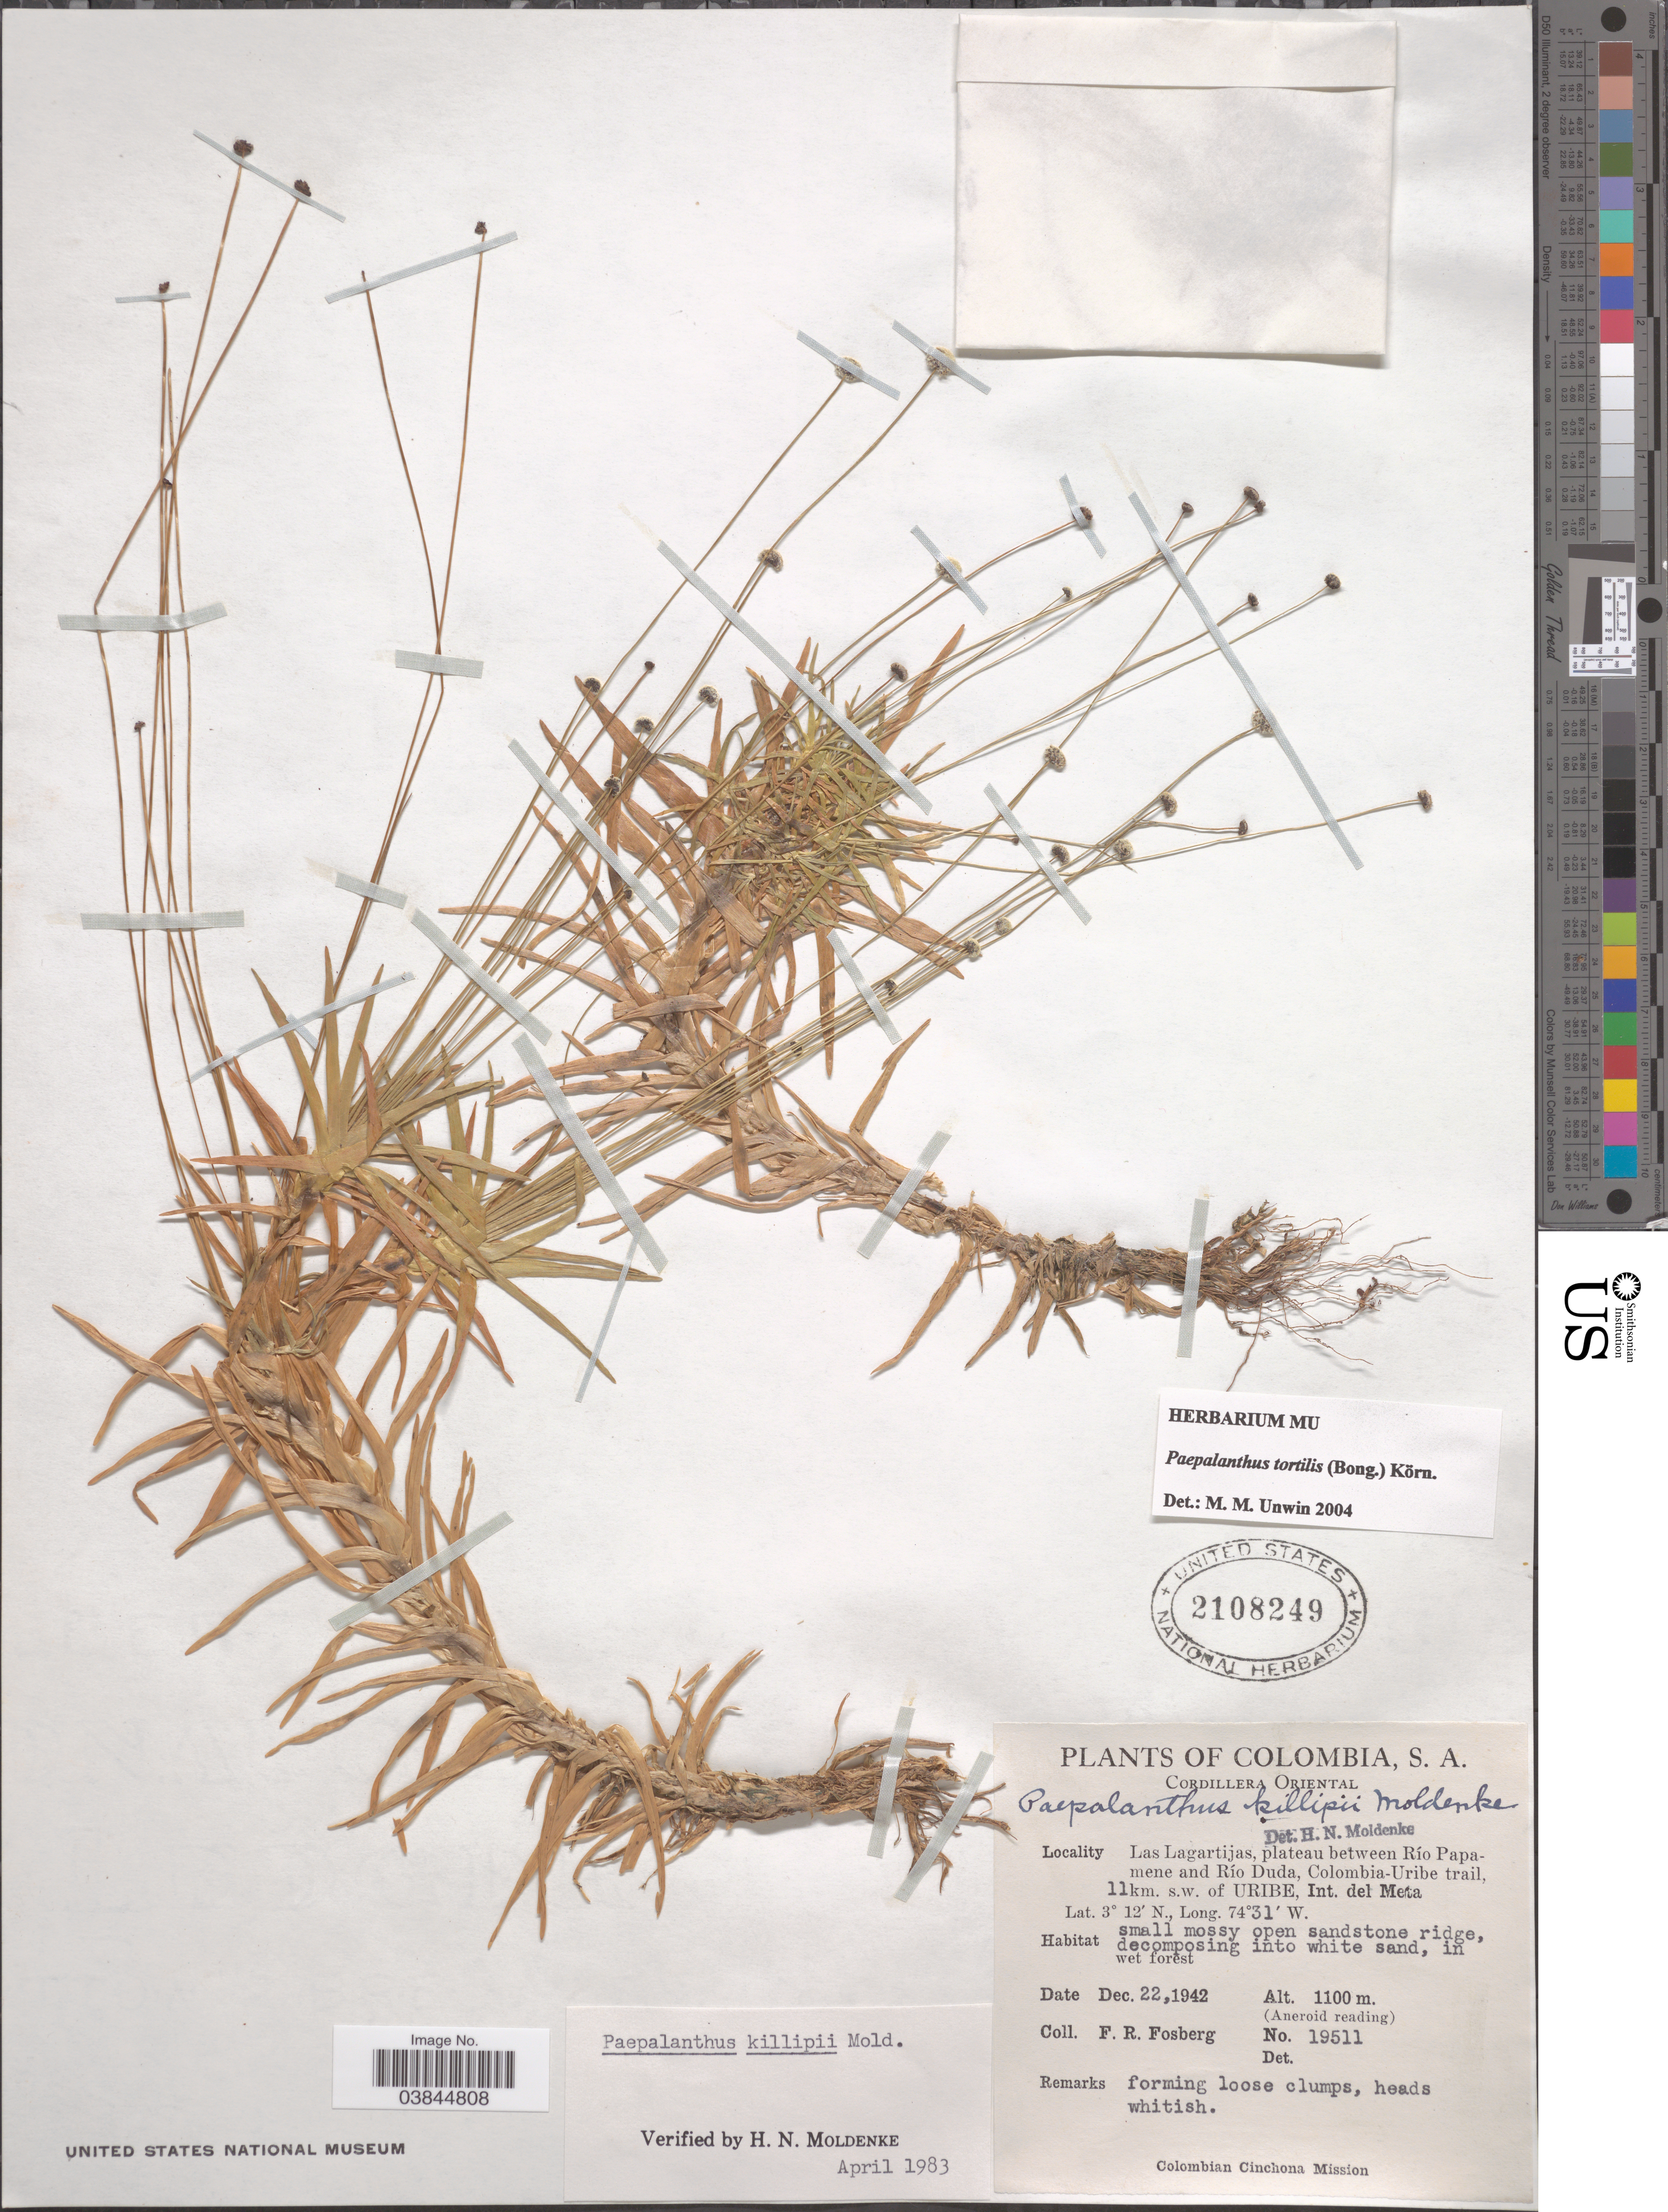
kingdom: Plantae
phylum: Tracheophyta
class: Liliopsida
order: Poales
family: Eriocaulaceae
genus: Paepalanthus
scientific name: Paepalanthus tortilis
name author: (Bong.) Koern.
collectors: F. R. Fosberg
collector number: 19511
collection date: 1942-12-22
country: Colombia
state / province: Meta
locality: Cordillera Oriental. Las Lagartijas, plateau between Río Papamene and Río Duda, Columbia-Uribe trail, 11km. s.w. of Uribe, Int. del Meta.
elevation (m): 1100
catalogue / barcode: US 2108249